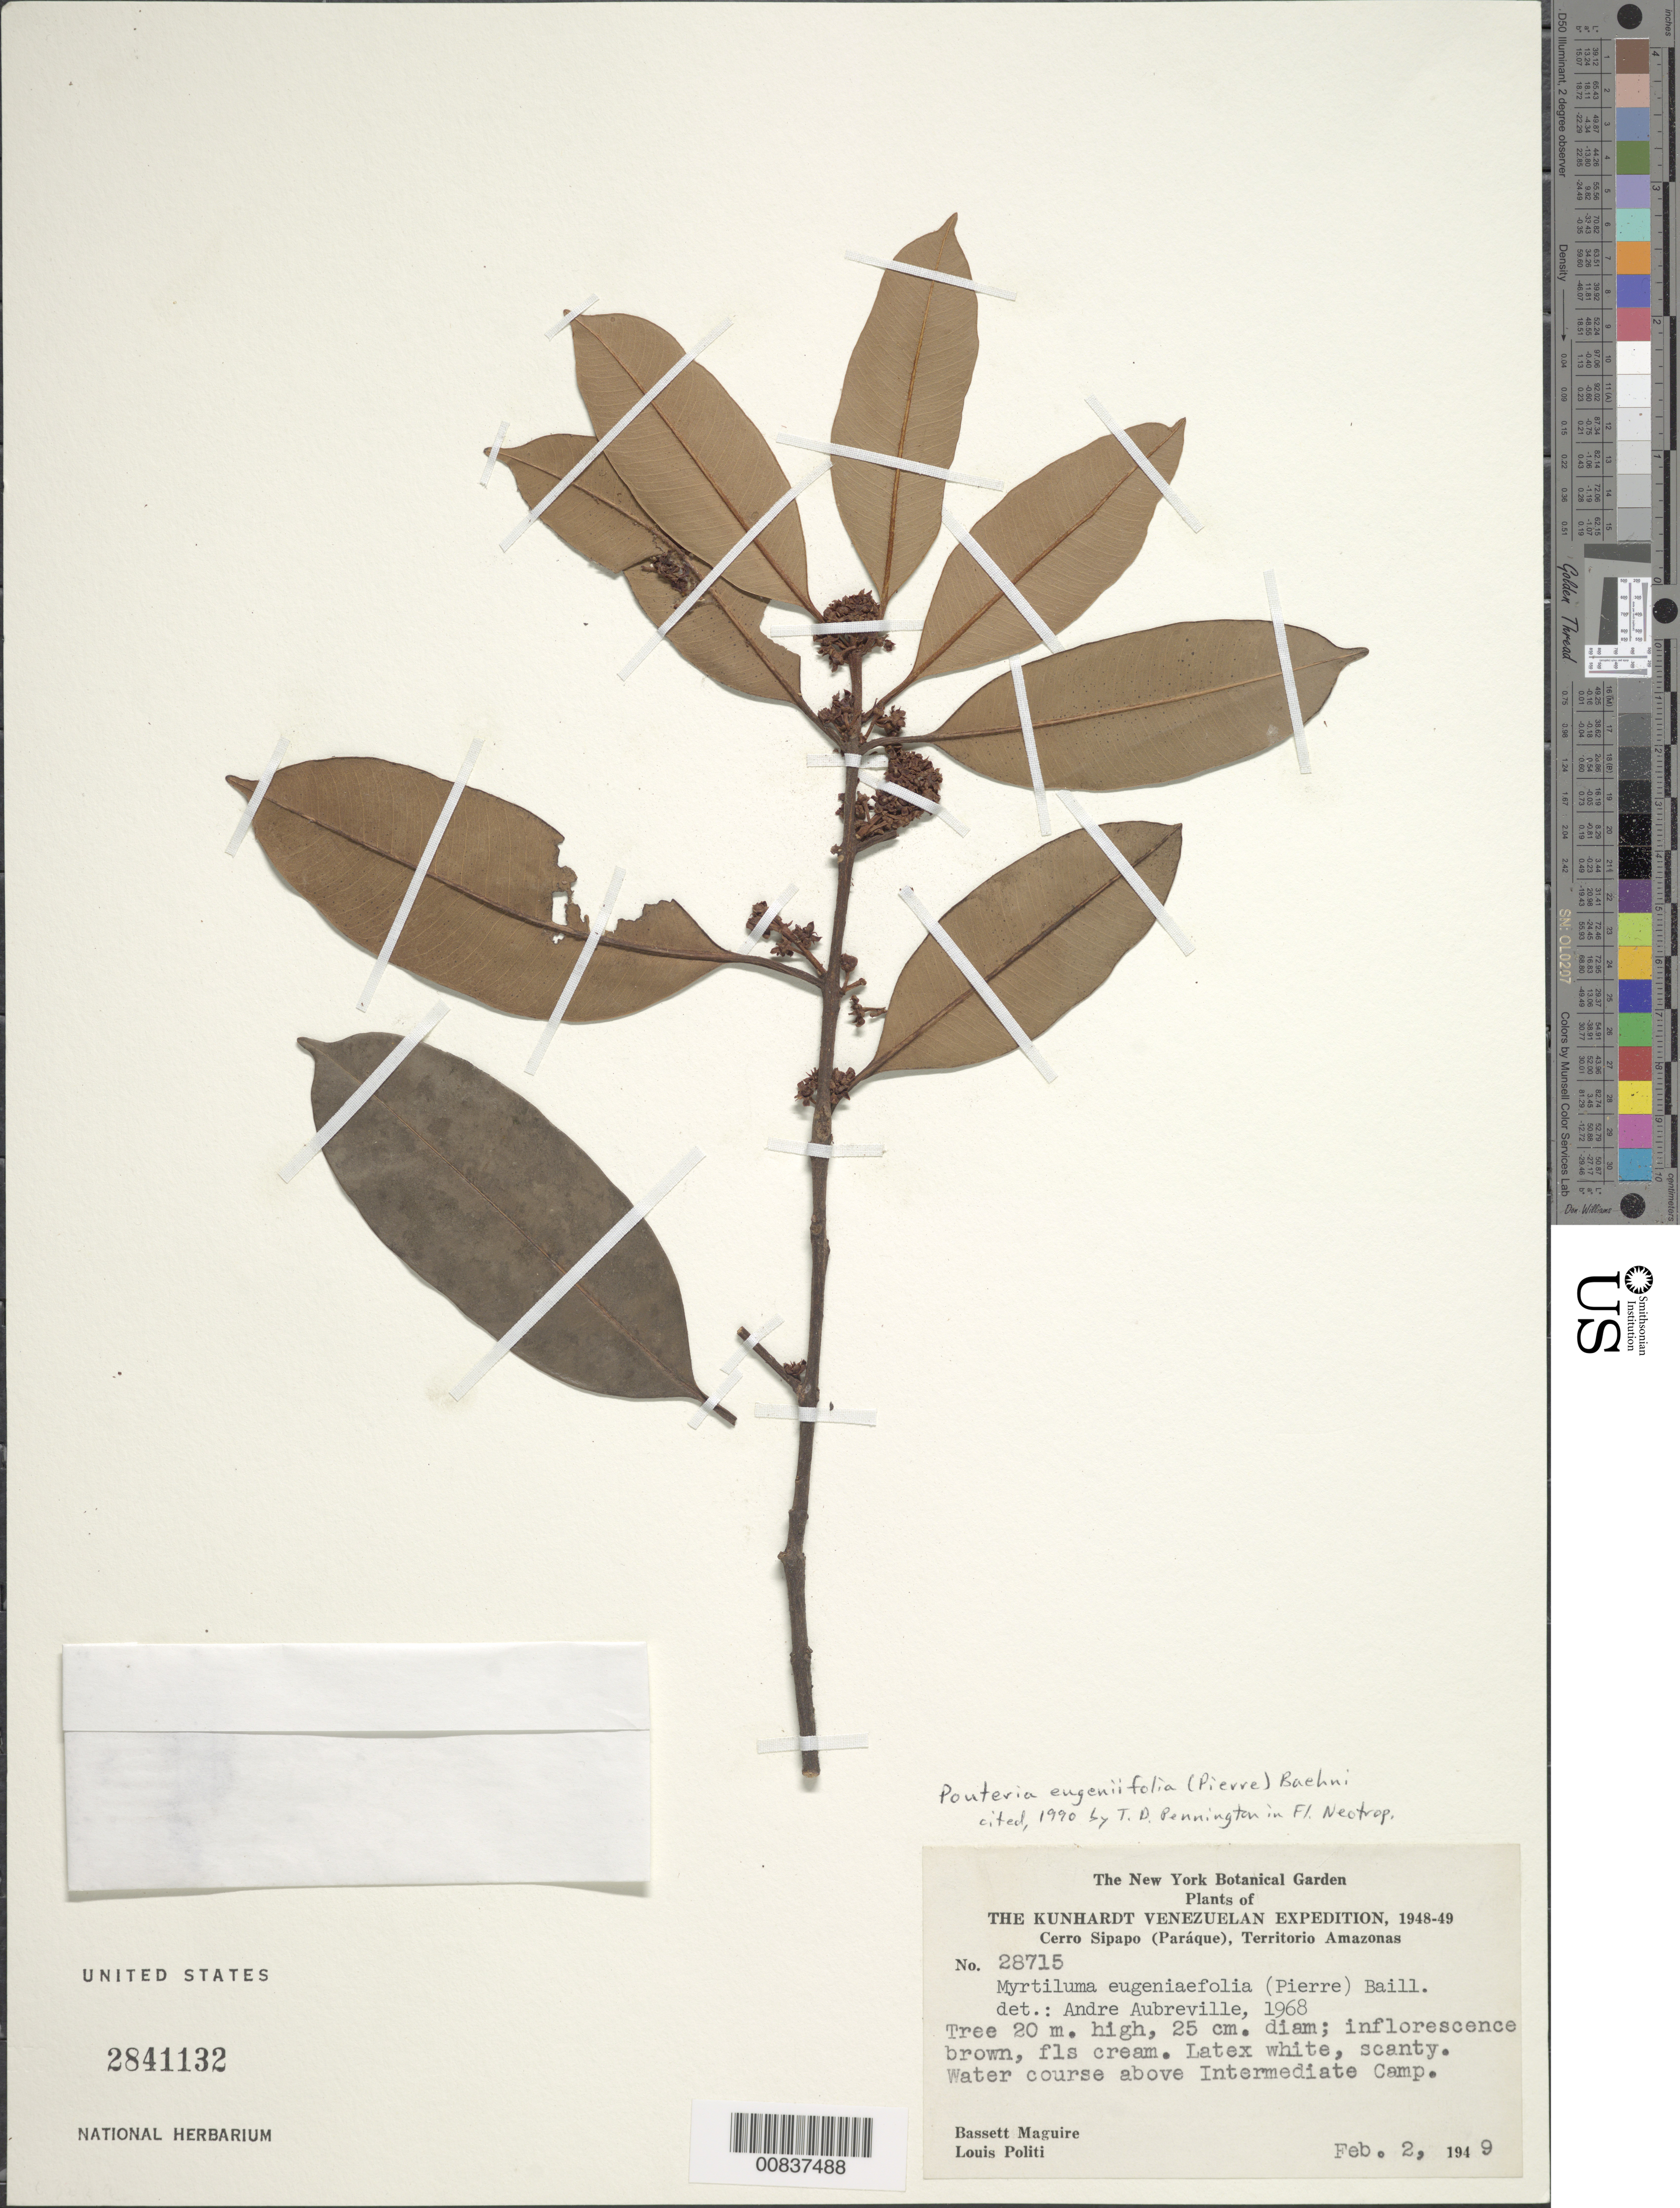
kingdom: Plantae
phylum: Tracheophyta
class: Magnoliopsida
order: Ericales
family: Sapotaceae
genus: Pouteria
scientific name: Pouteria eugeniifolia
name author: (Pierre) Baehni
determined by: Pennington, T. D., (K)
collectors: B. Maguire & L. Politi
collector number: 28715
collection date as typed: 2-Feb-49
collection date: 1949-02-02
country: Venezuela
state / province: Amazonas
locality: Cerro Sipapo (Paráque), Intermediate Camp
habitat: Water course above camp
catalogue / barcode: US 2841132